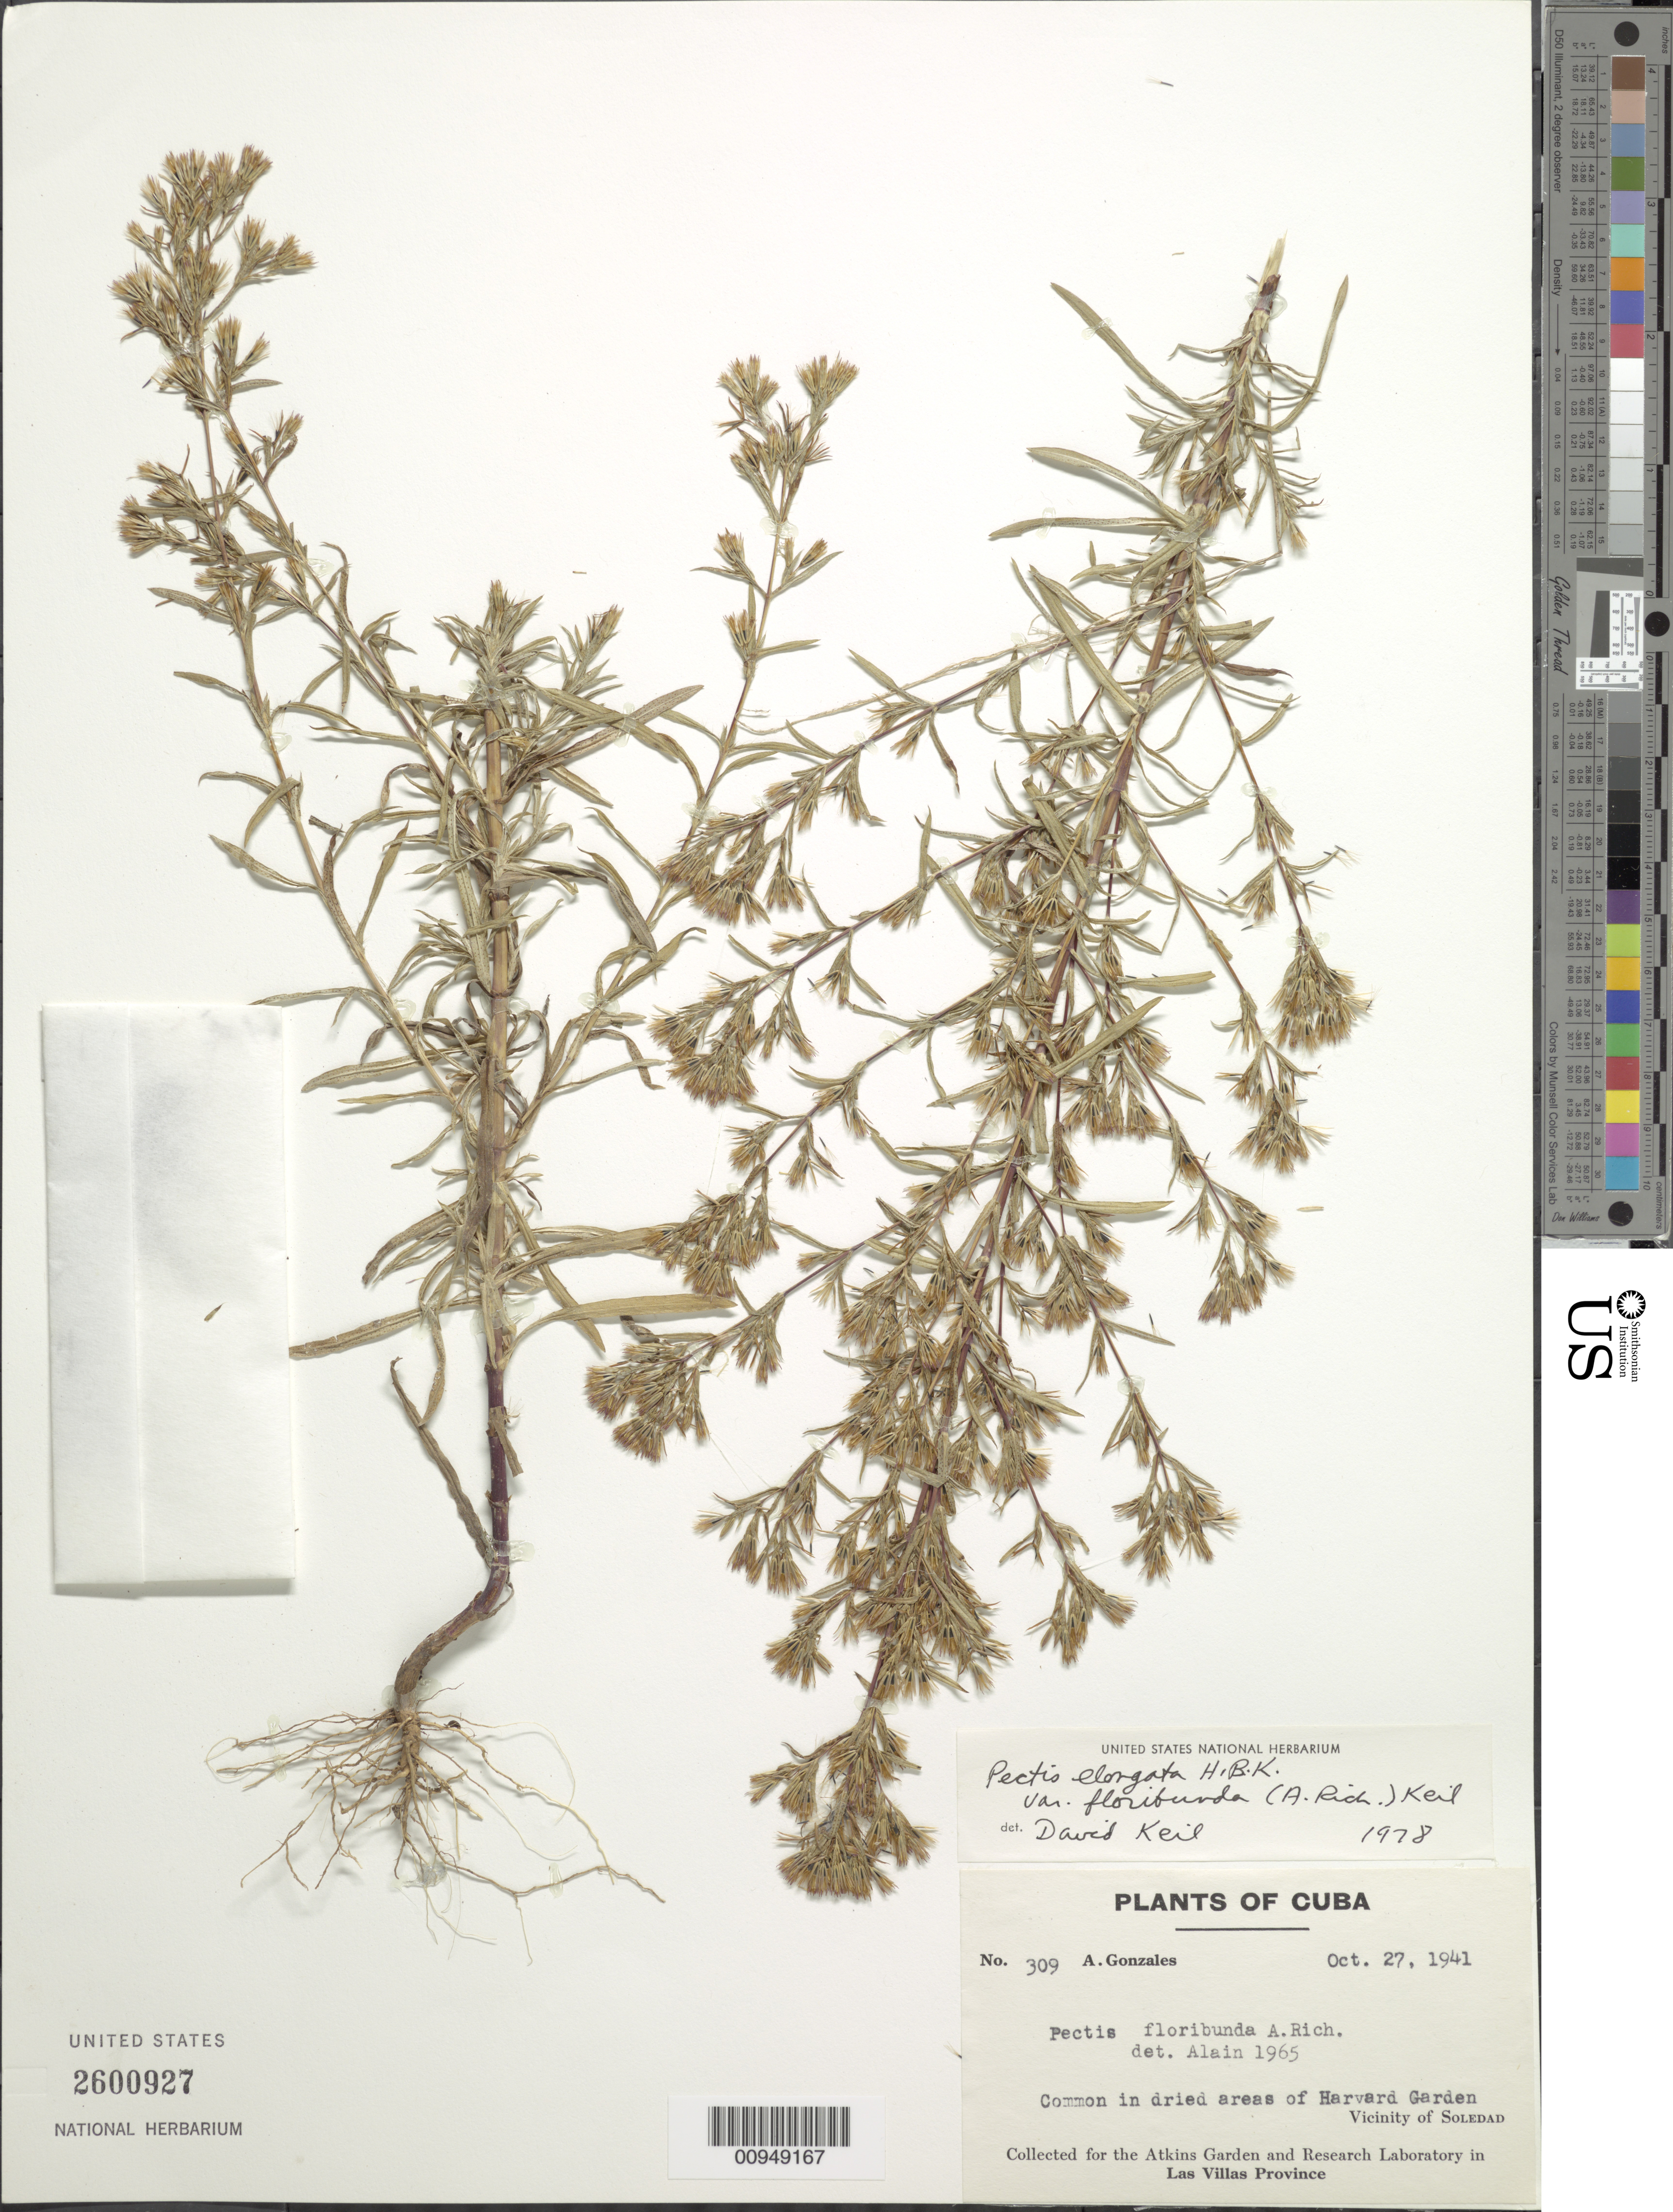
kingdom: Plantae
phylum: Tracheophyta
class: Magnoliopsida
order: Asterales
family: Asteraceae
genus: Pectis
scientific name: Pectis elongata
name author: Kunth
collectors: A. Gonzáles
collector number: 309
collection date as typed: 27 Oct 1941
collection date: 1941-10-27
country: Cuba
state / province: Cienfuegos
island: Cuba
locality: Vicinity of Soledad, Harvard Garden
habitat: In dried areas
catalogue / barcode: US 2600927